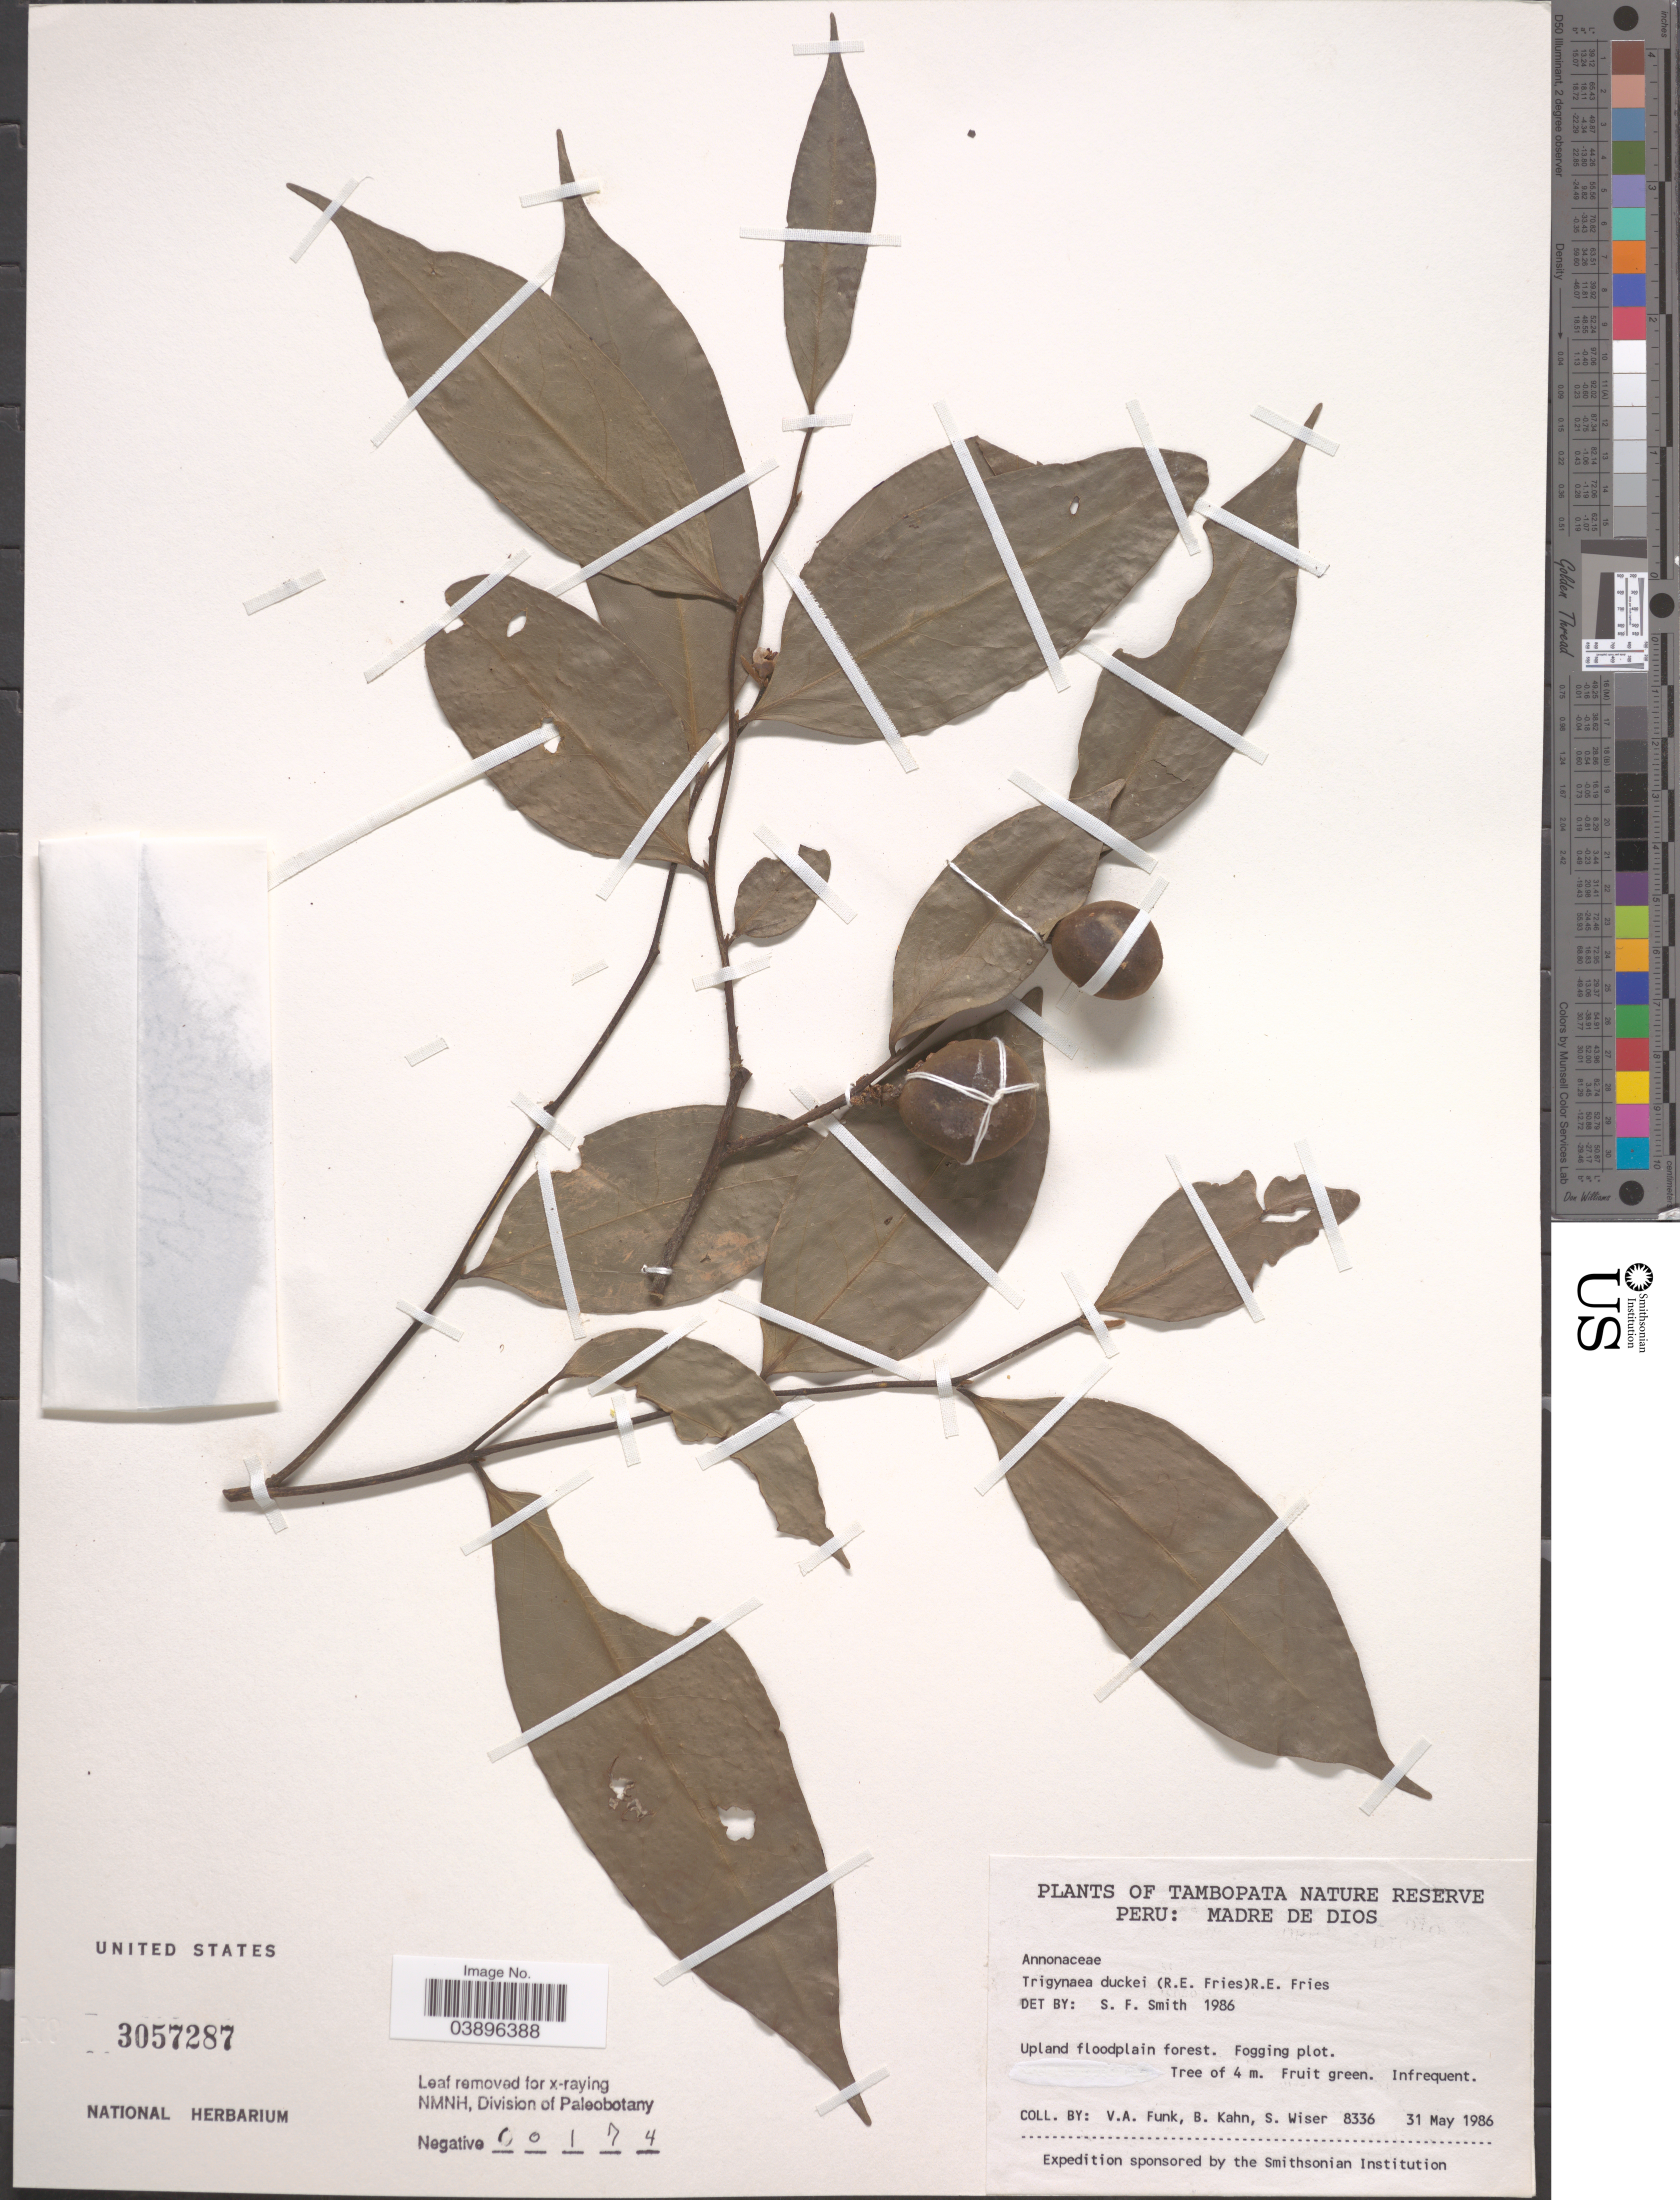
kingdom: Plantae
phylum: Tracheophyta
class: Magnoliopsida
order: Magnoliales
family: Annonaceae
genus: Trigynaea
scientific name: Trigynaea duckei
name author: (R.E. Fr.) R.E. Fr.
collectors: V. Funk, B. Kahn & S. Wiser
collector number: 8336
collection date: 1986-05-31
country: Peru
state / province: Madre de Dios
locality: Tambopata Nature Reserve. Upland floodplain forest. Fogging plot.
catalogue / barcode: US 3057287